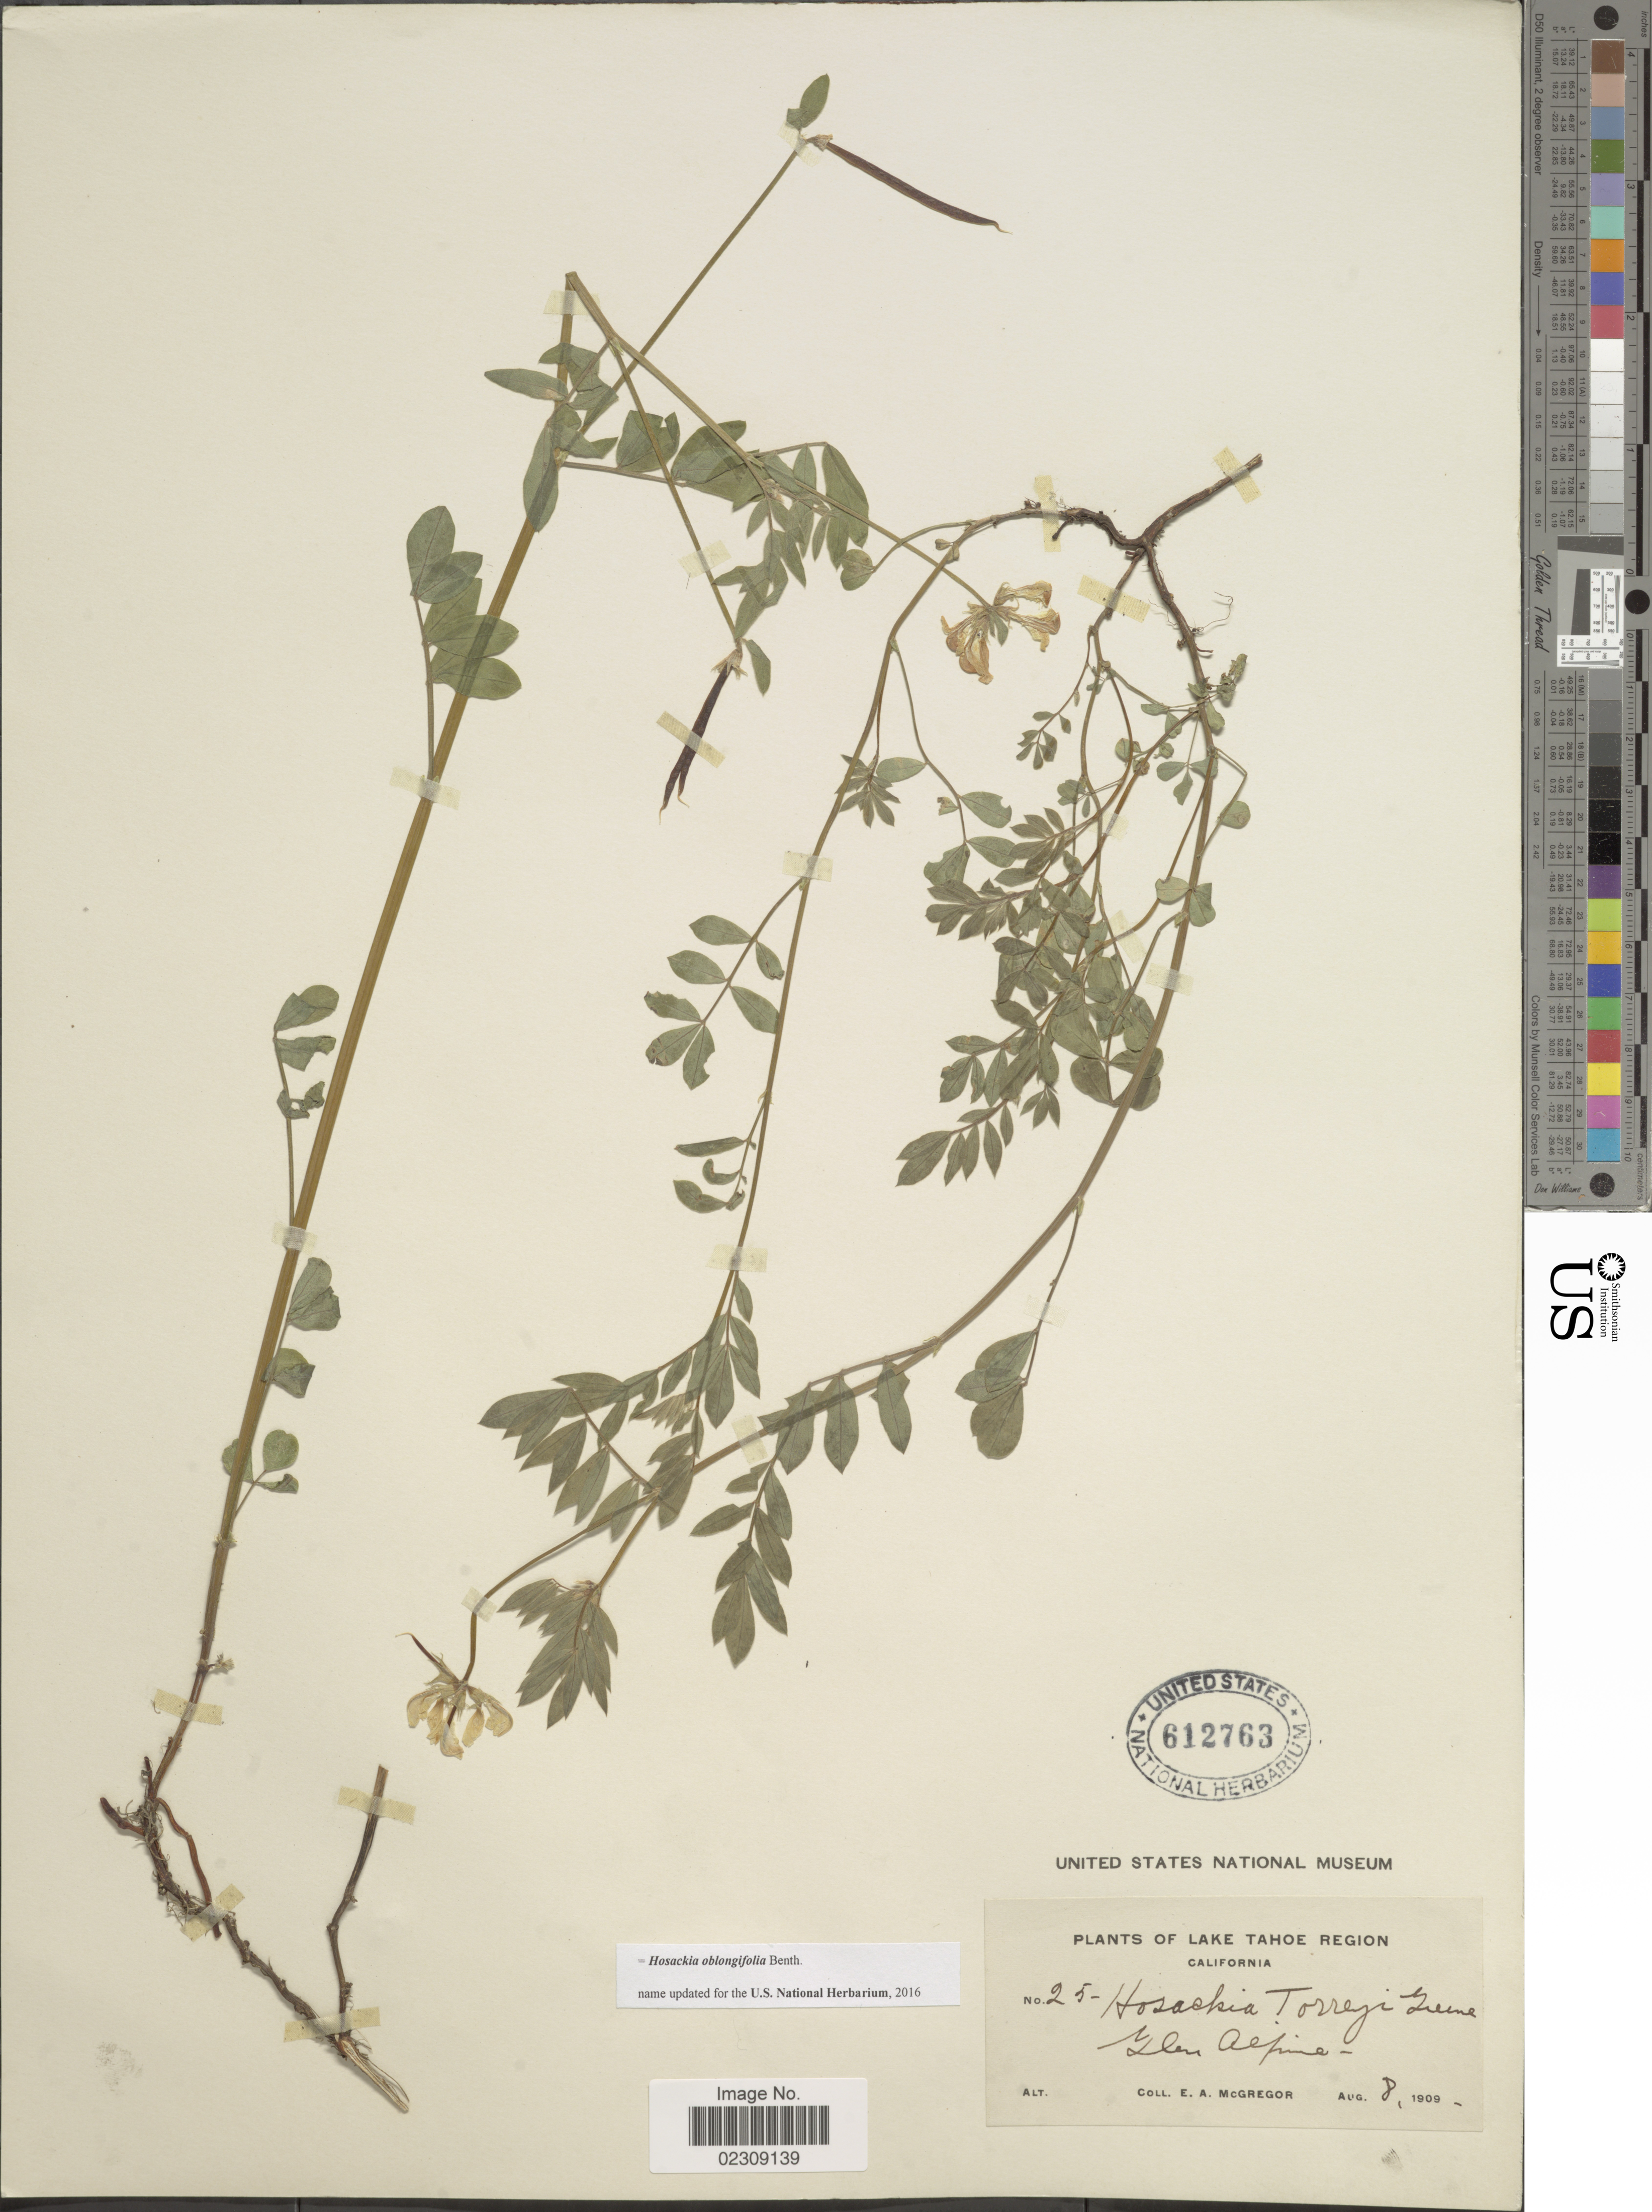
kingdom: Plantae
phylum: Tracheophyta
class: Magnoliopsida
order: Fabales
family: Fabaceae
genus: Hosackia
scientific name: Hosackia oblongifolia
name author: Benth.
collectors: E. A. McGregor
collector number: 25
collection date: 1909-08-08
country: United States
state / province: California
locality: Lake Tahoe Region, Glen Alpine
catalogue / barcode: US 612763